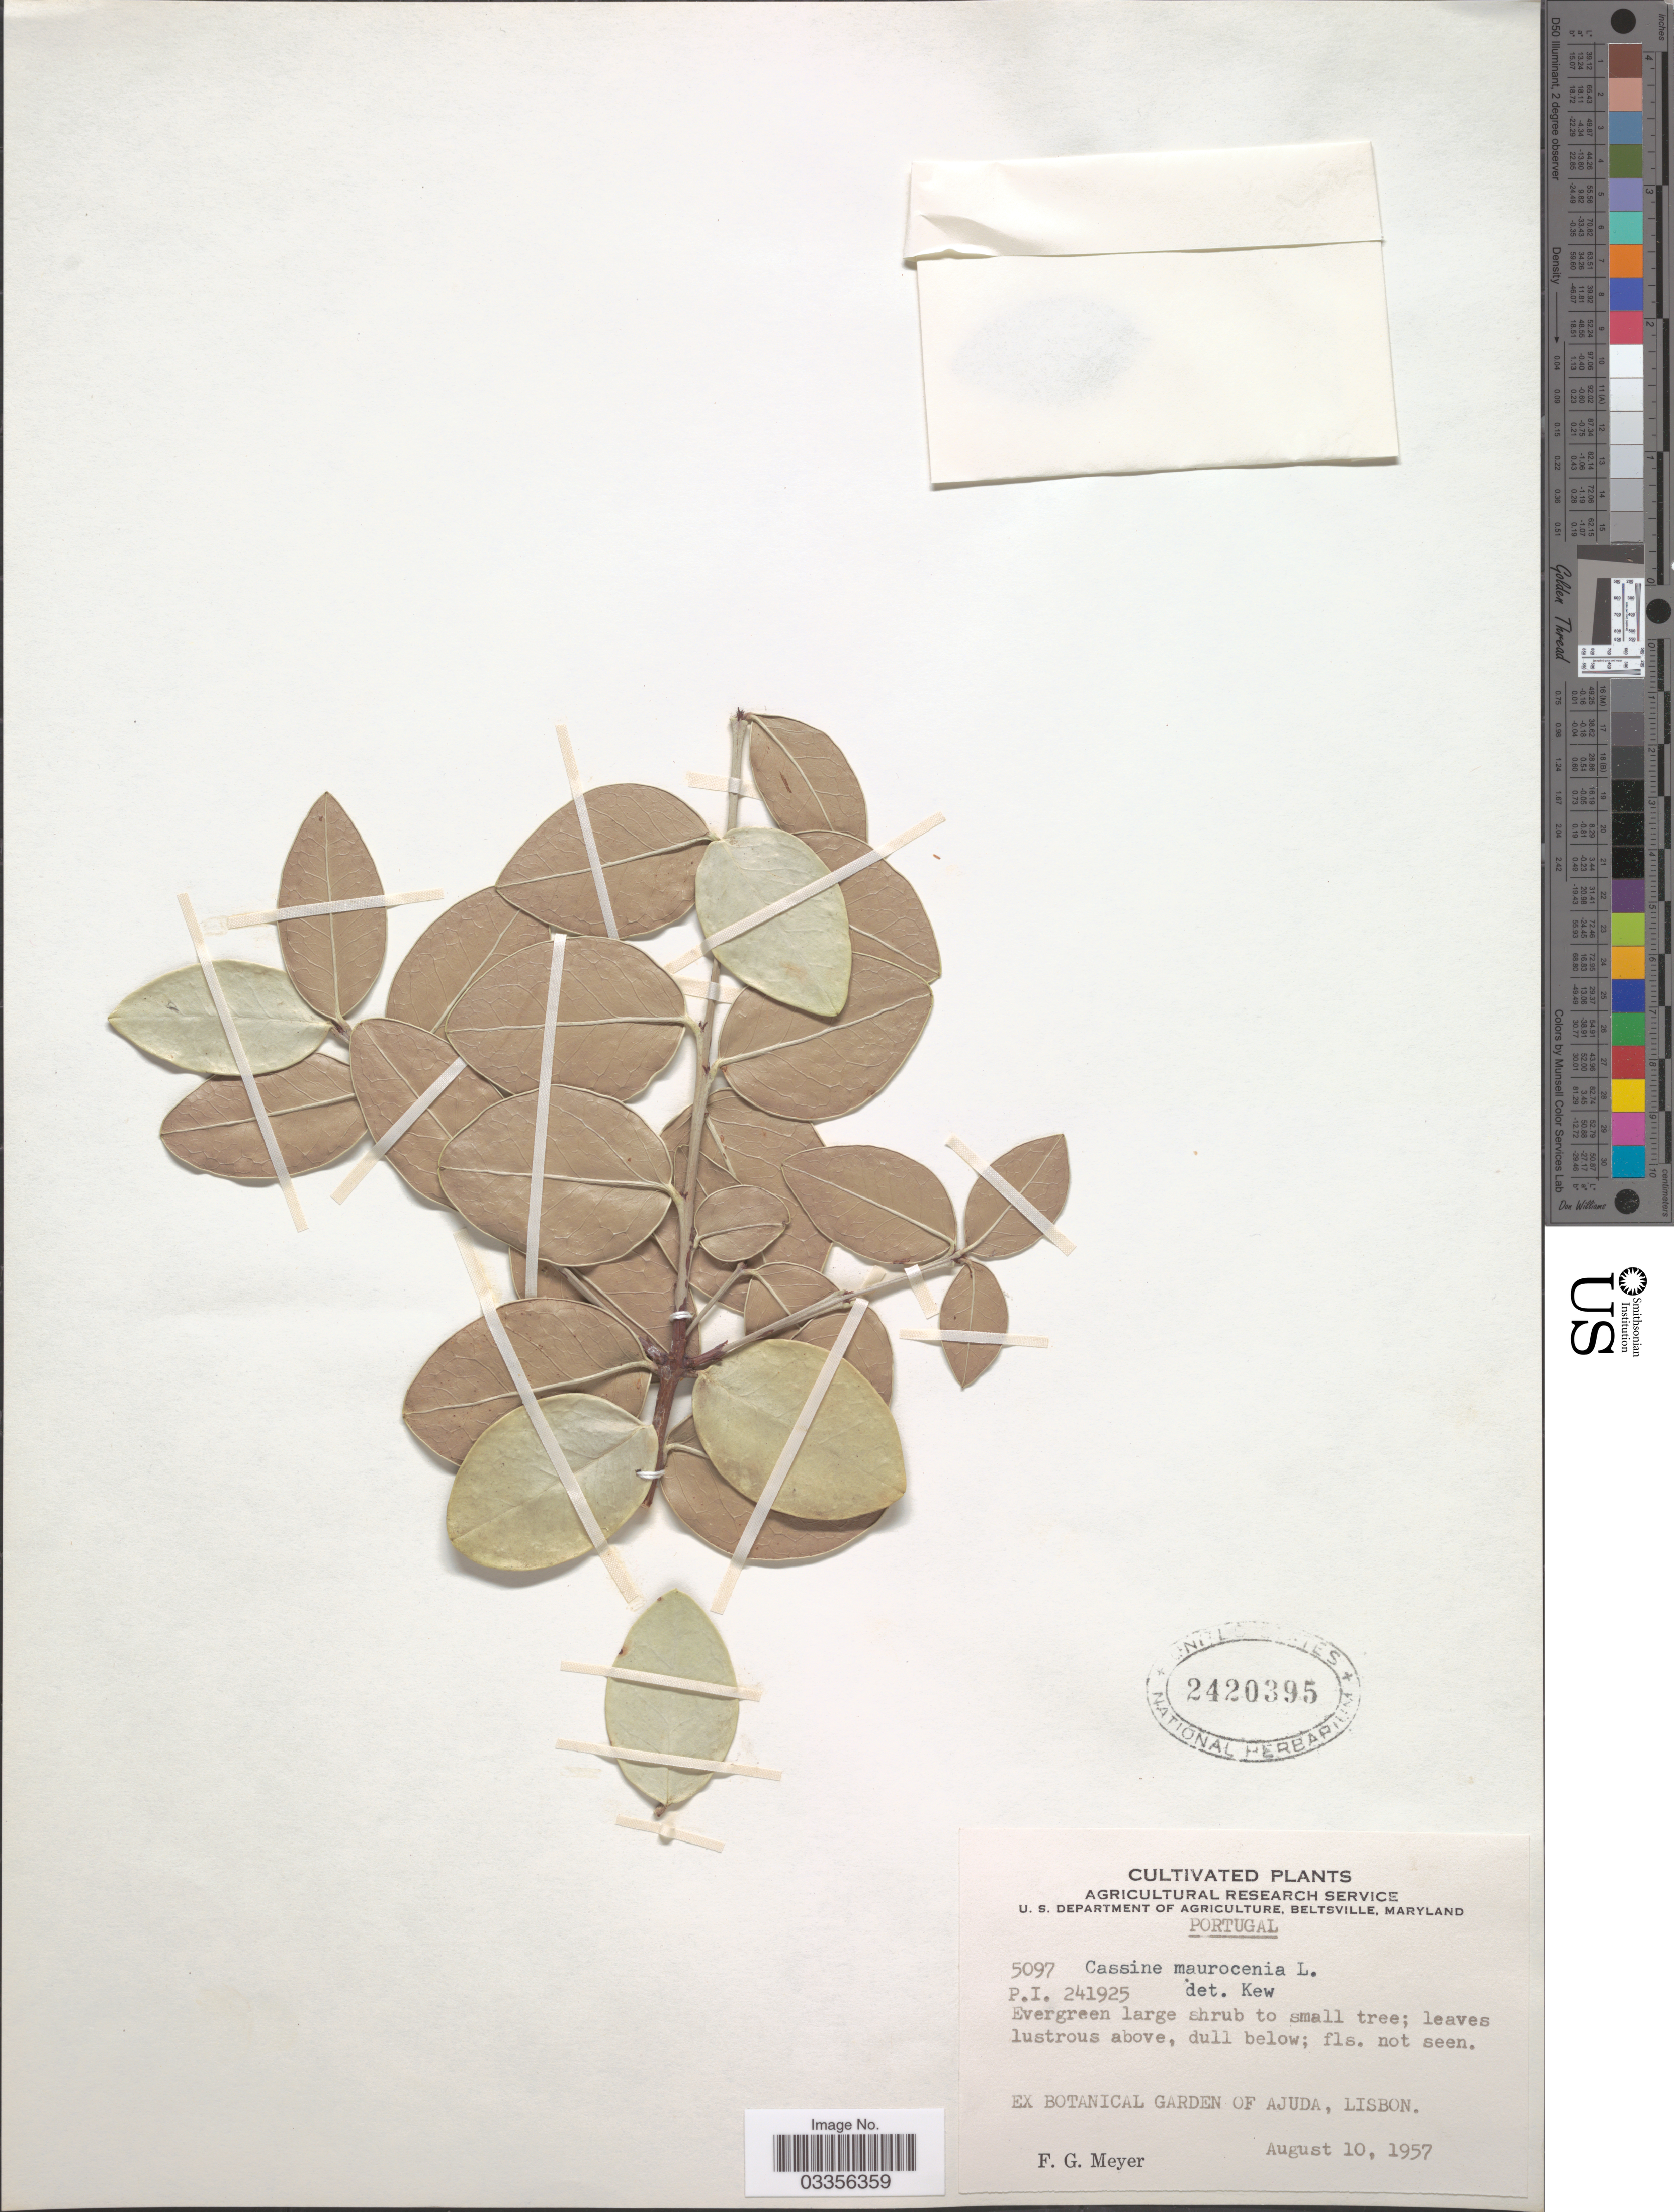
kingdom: Plantae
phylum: Tracheophyta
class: Magnoliopsida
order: Celastrales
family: Celastraceae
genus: Cassine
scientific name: Cassine maurocenia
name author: L.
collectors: F. G. Meyer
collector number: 5097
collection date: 1957-08-10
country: Portugal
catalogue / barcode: US 2420395